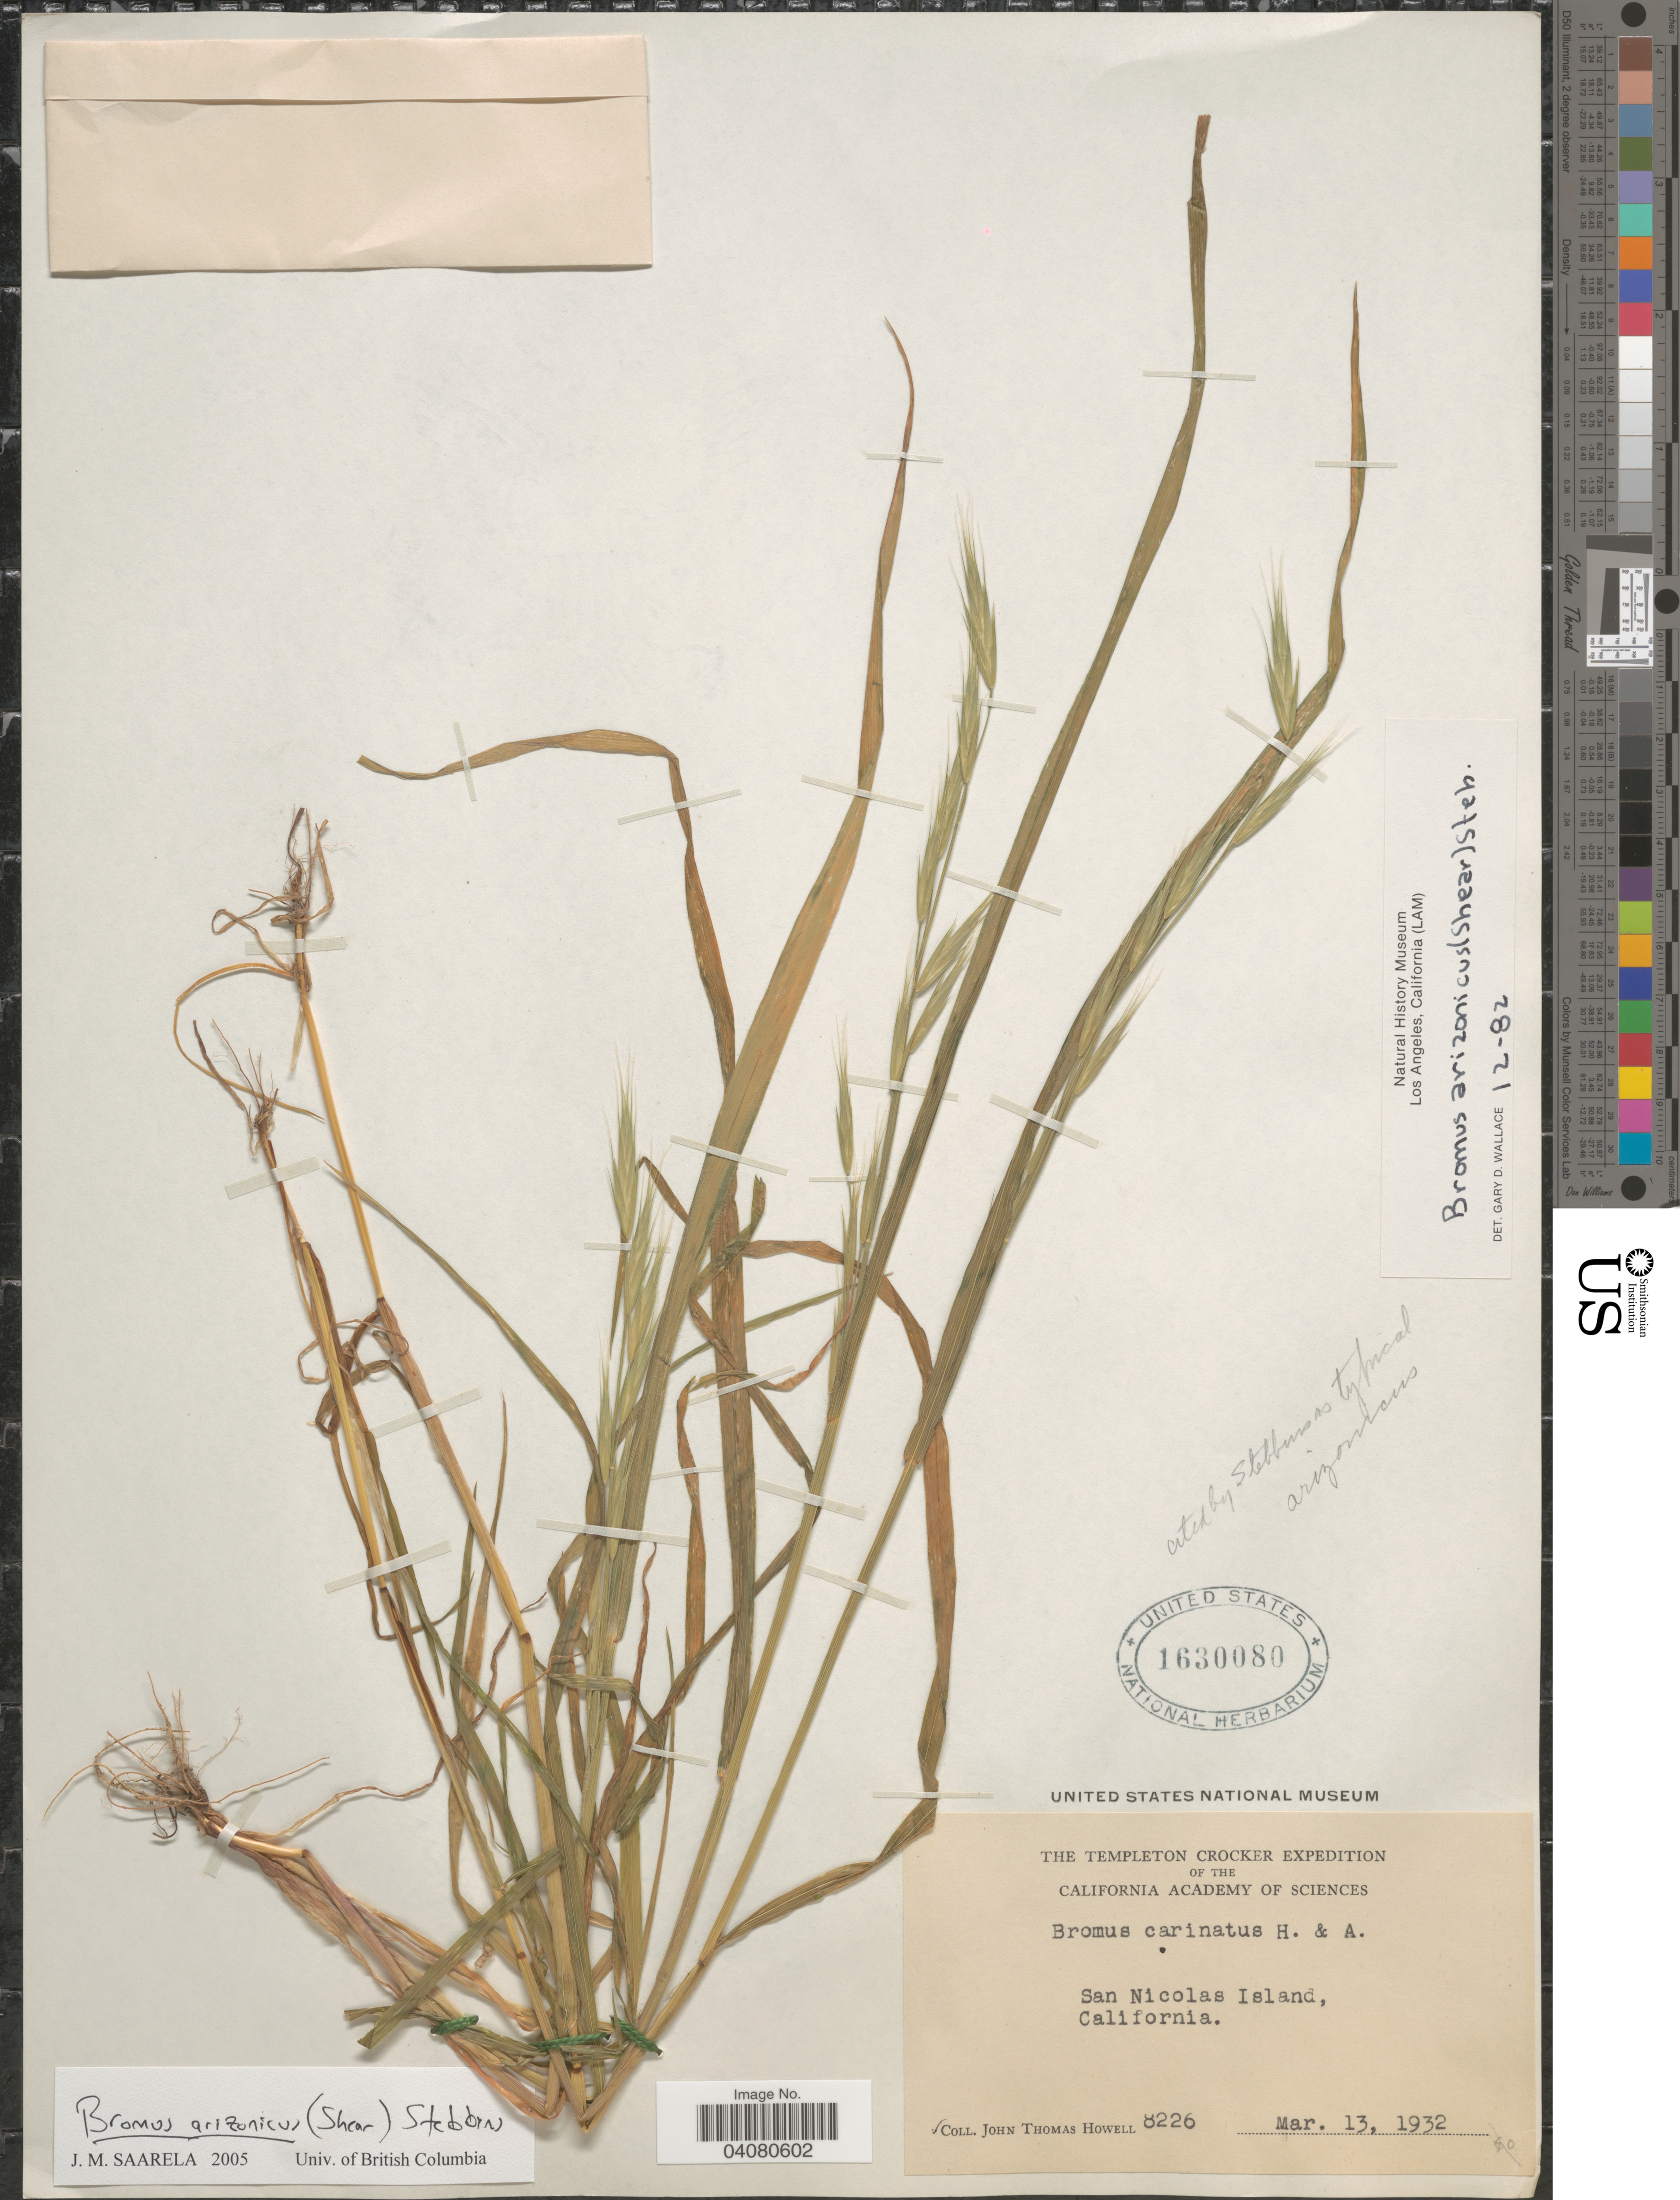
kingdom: Plantae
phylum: Tracheophyta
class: Liliopsida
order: Poales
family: Poaceae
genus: Bromus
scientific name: Bromus arizonicus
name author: (Shear) Stebbins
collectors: J. T. Howell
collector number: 8226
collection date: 1932-03-13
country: United States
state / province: California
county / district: Ventura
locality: The Templeton Crocker Expedition of the California Academy of Sciences. San Nicolas Island.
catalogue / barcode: US 1630080